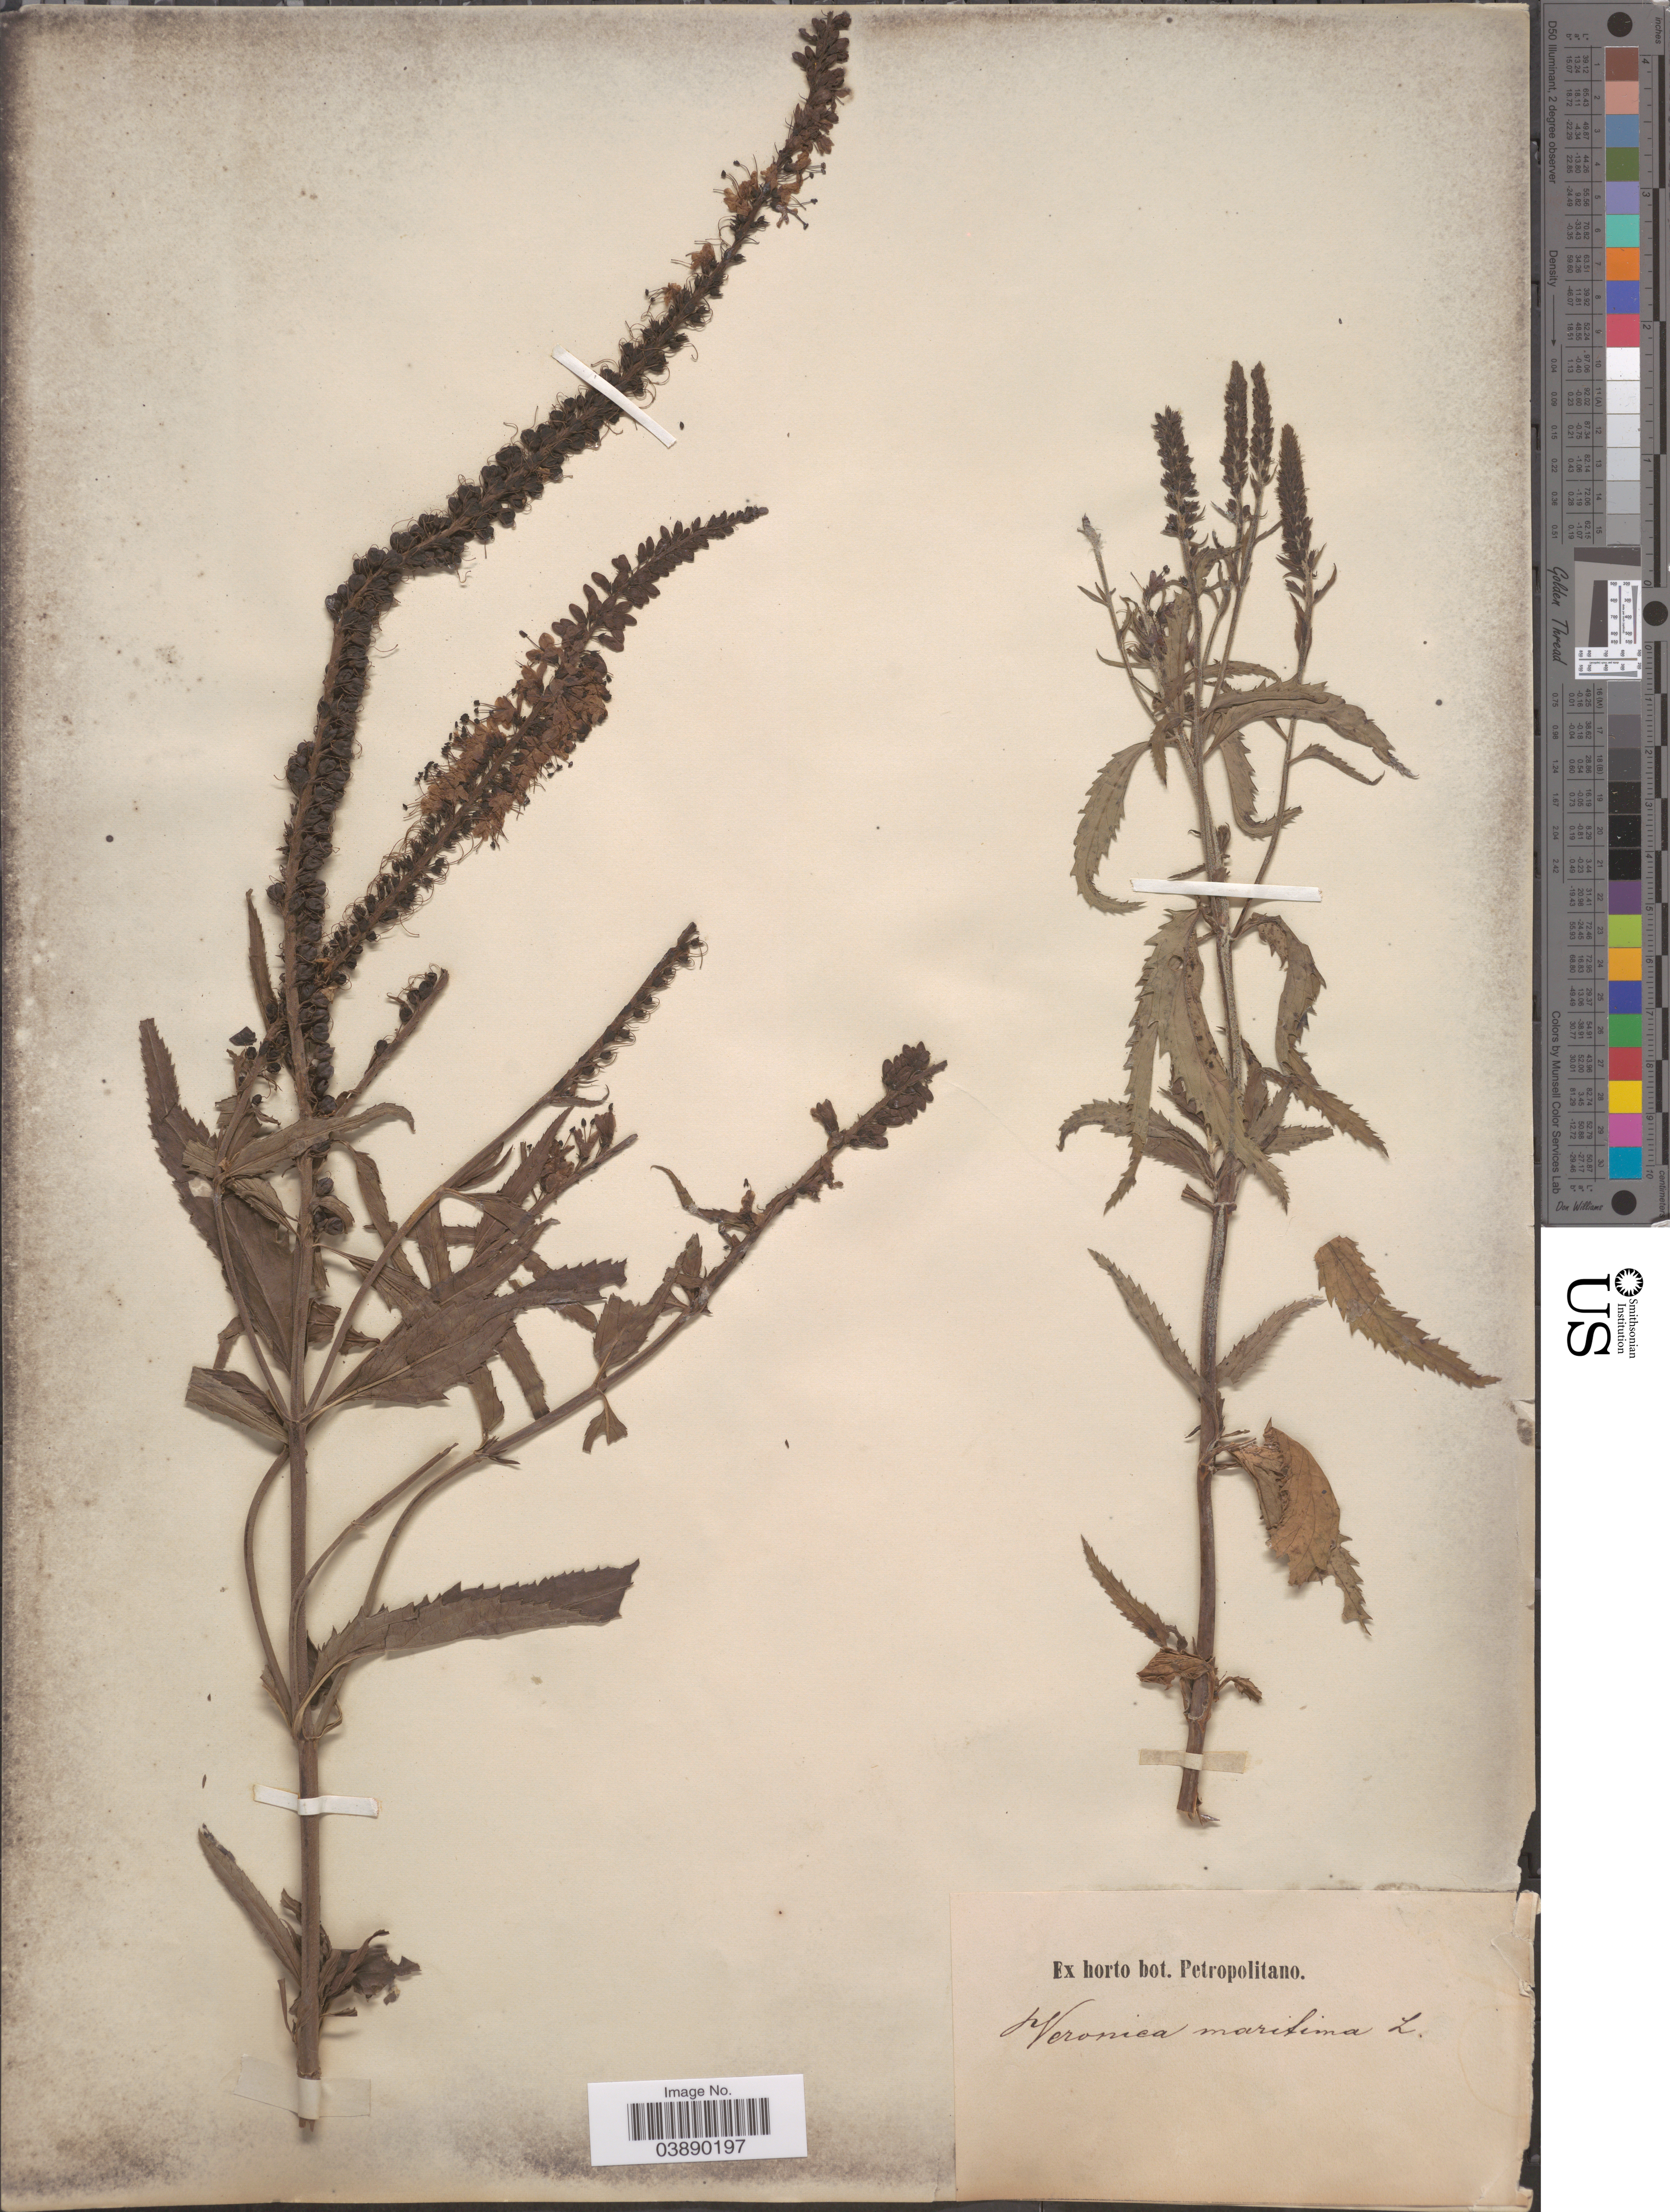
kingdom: Plantae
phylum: Tracheophyta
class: Magnoliopsida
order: Lamiales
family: Plantaginaceae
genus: Veronica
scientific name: Veronica longifolia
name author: L.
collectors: ex Horto Bot. Petropolitano